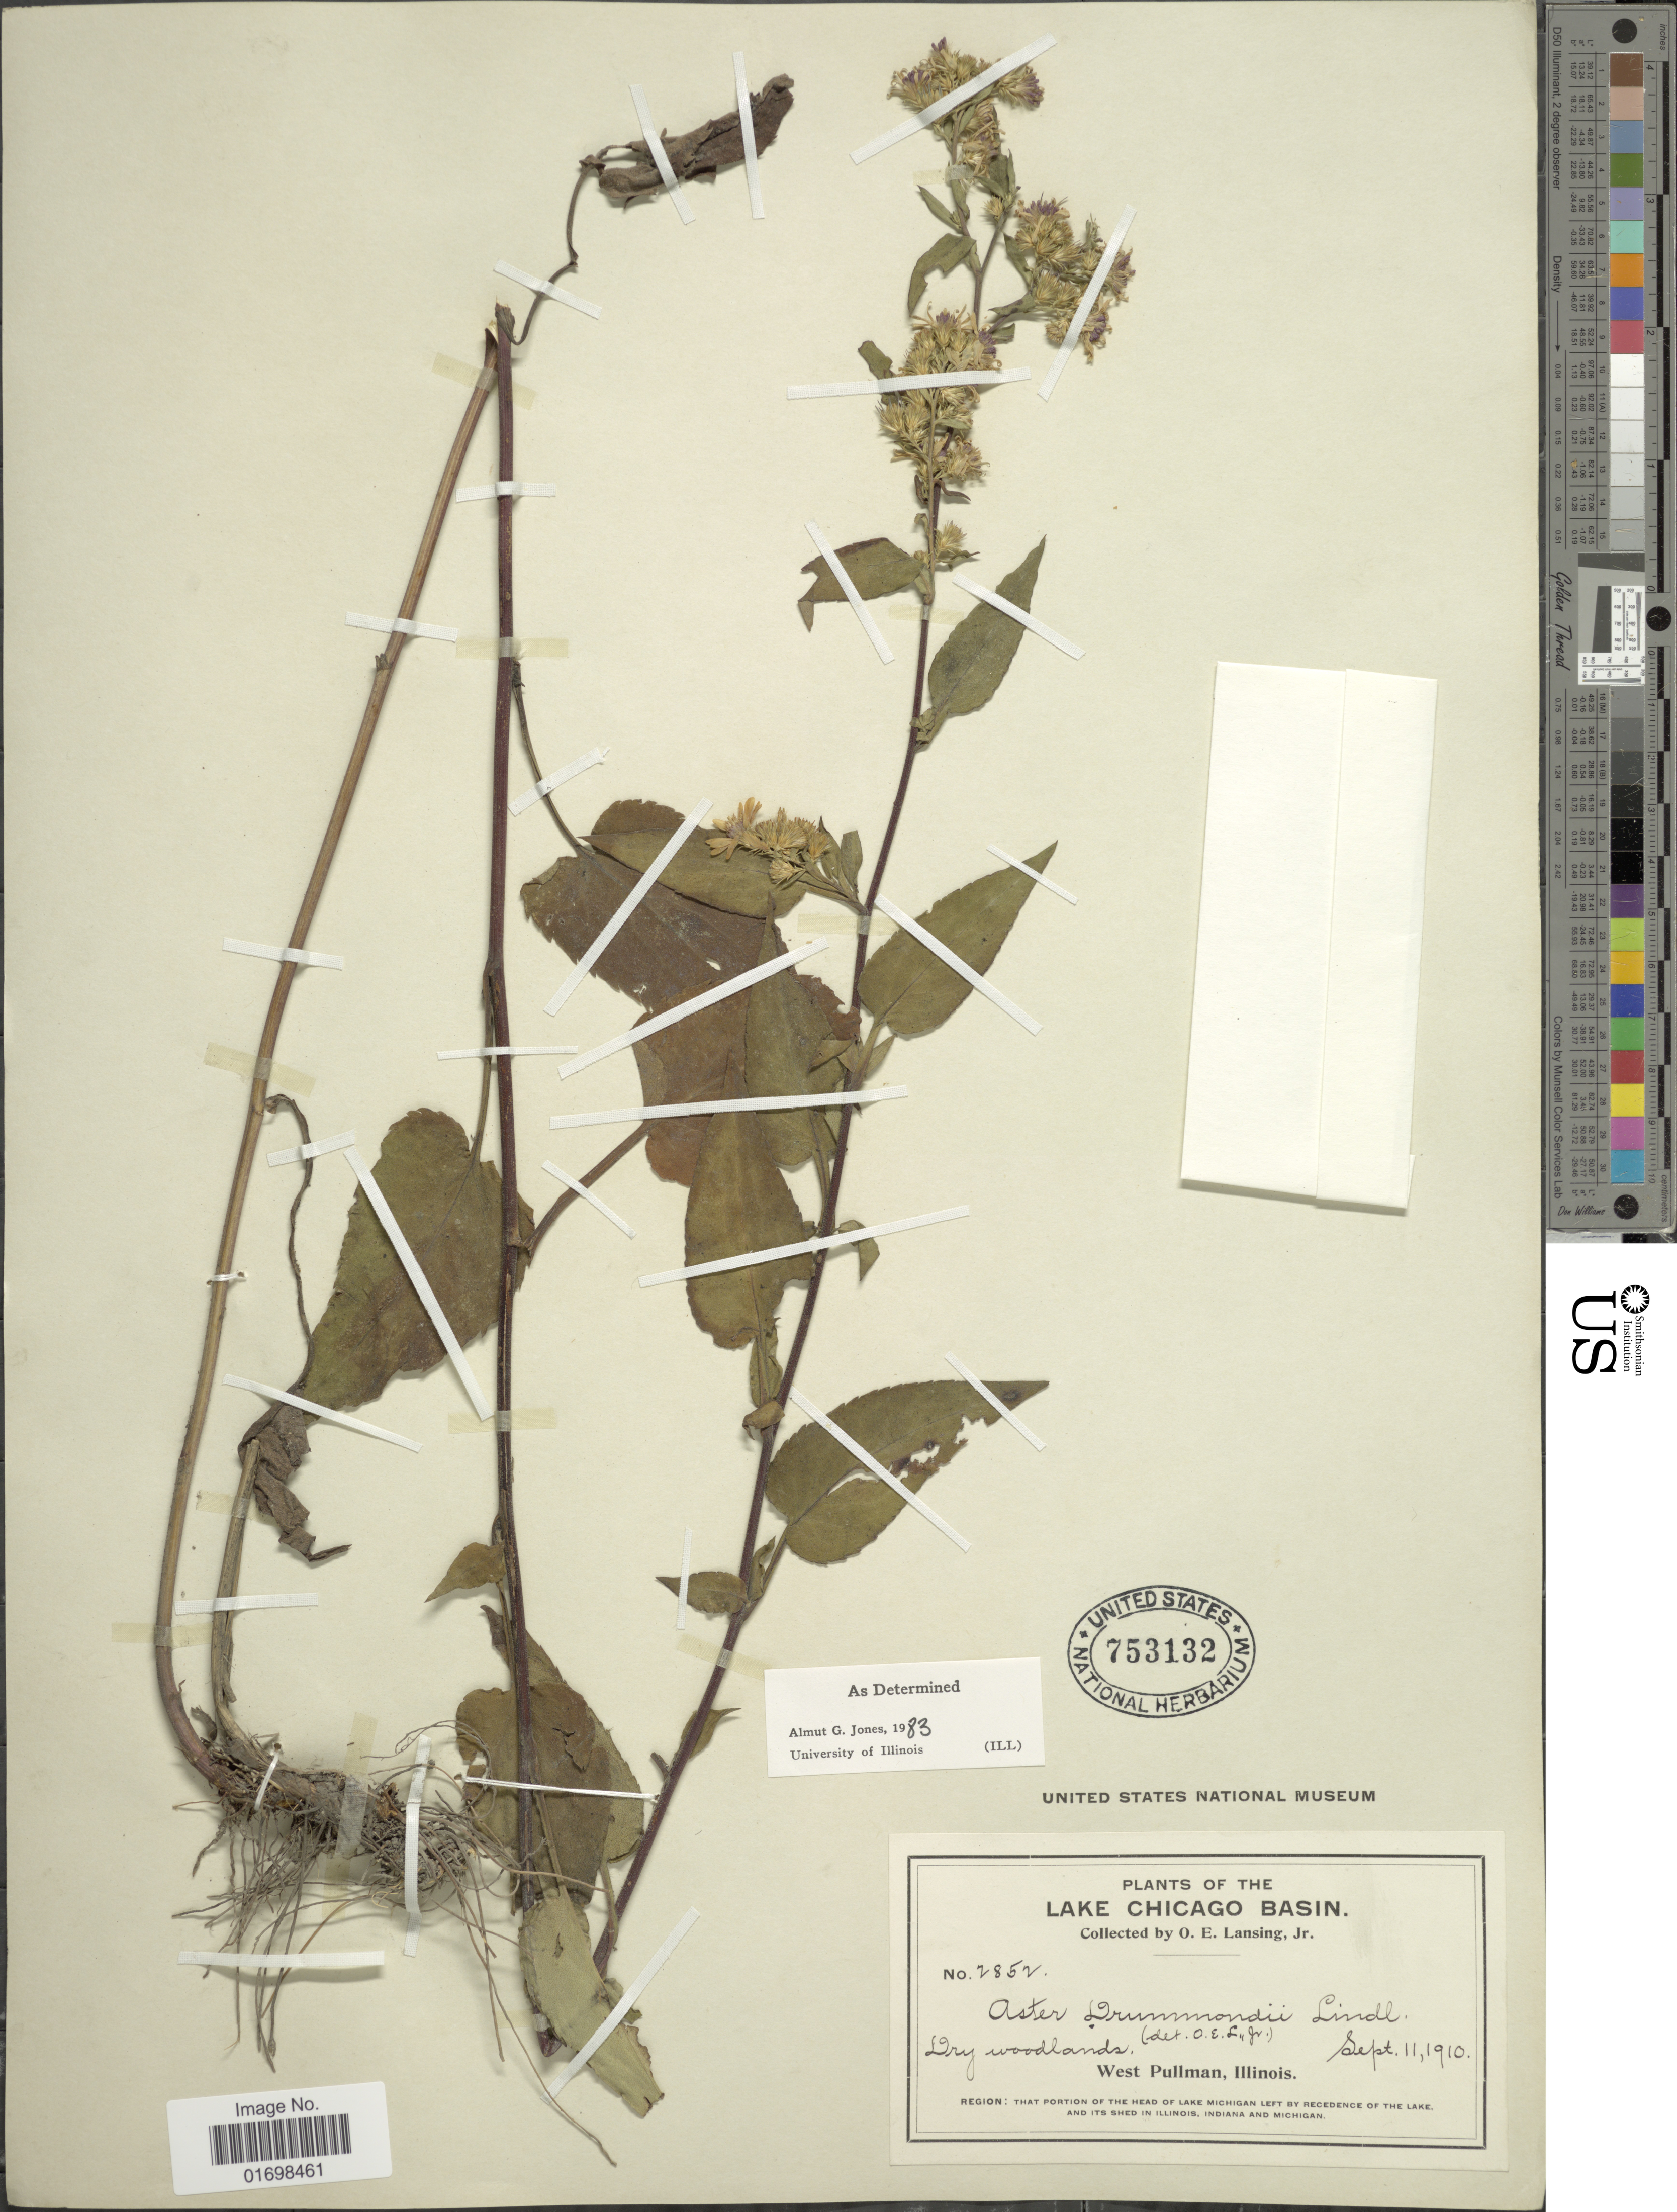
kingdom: Plantae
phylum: Tracheophyta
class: Magnoliopsida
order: Asterales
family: Asteraceae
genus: Symphyotrichum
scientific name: Symphyotrichum drummondii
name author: (Lindl.) G.L. Nesom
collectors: O. Lansing Jr.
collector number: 2852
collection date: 1910-09-11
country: United States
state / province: Illinois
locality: Lake Chicago Basin, West Pullman, Illinois.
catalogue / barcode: US 753132